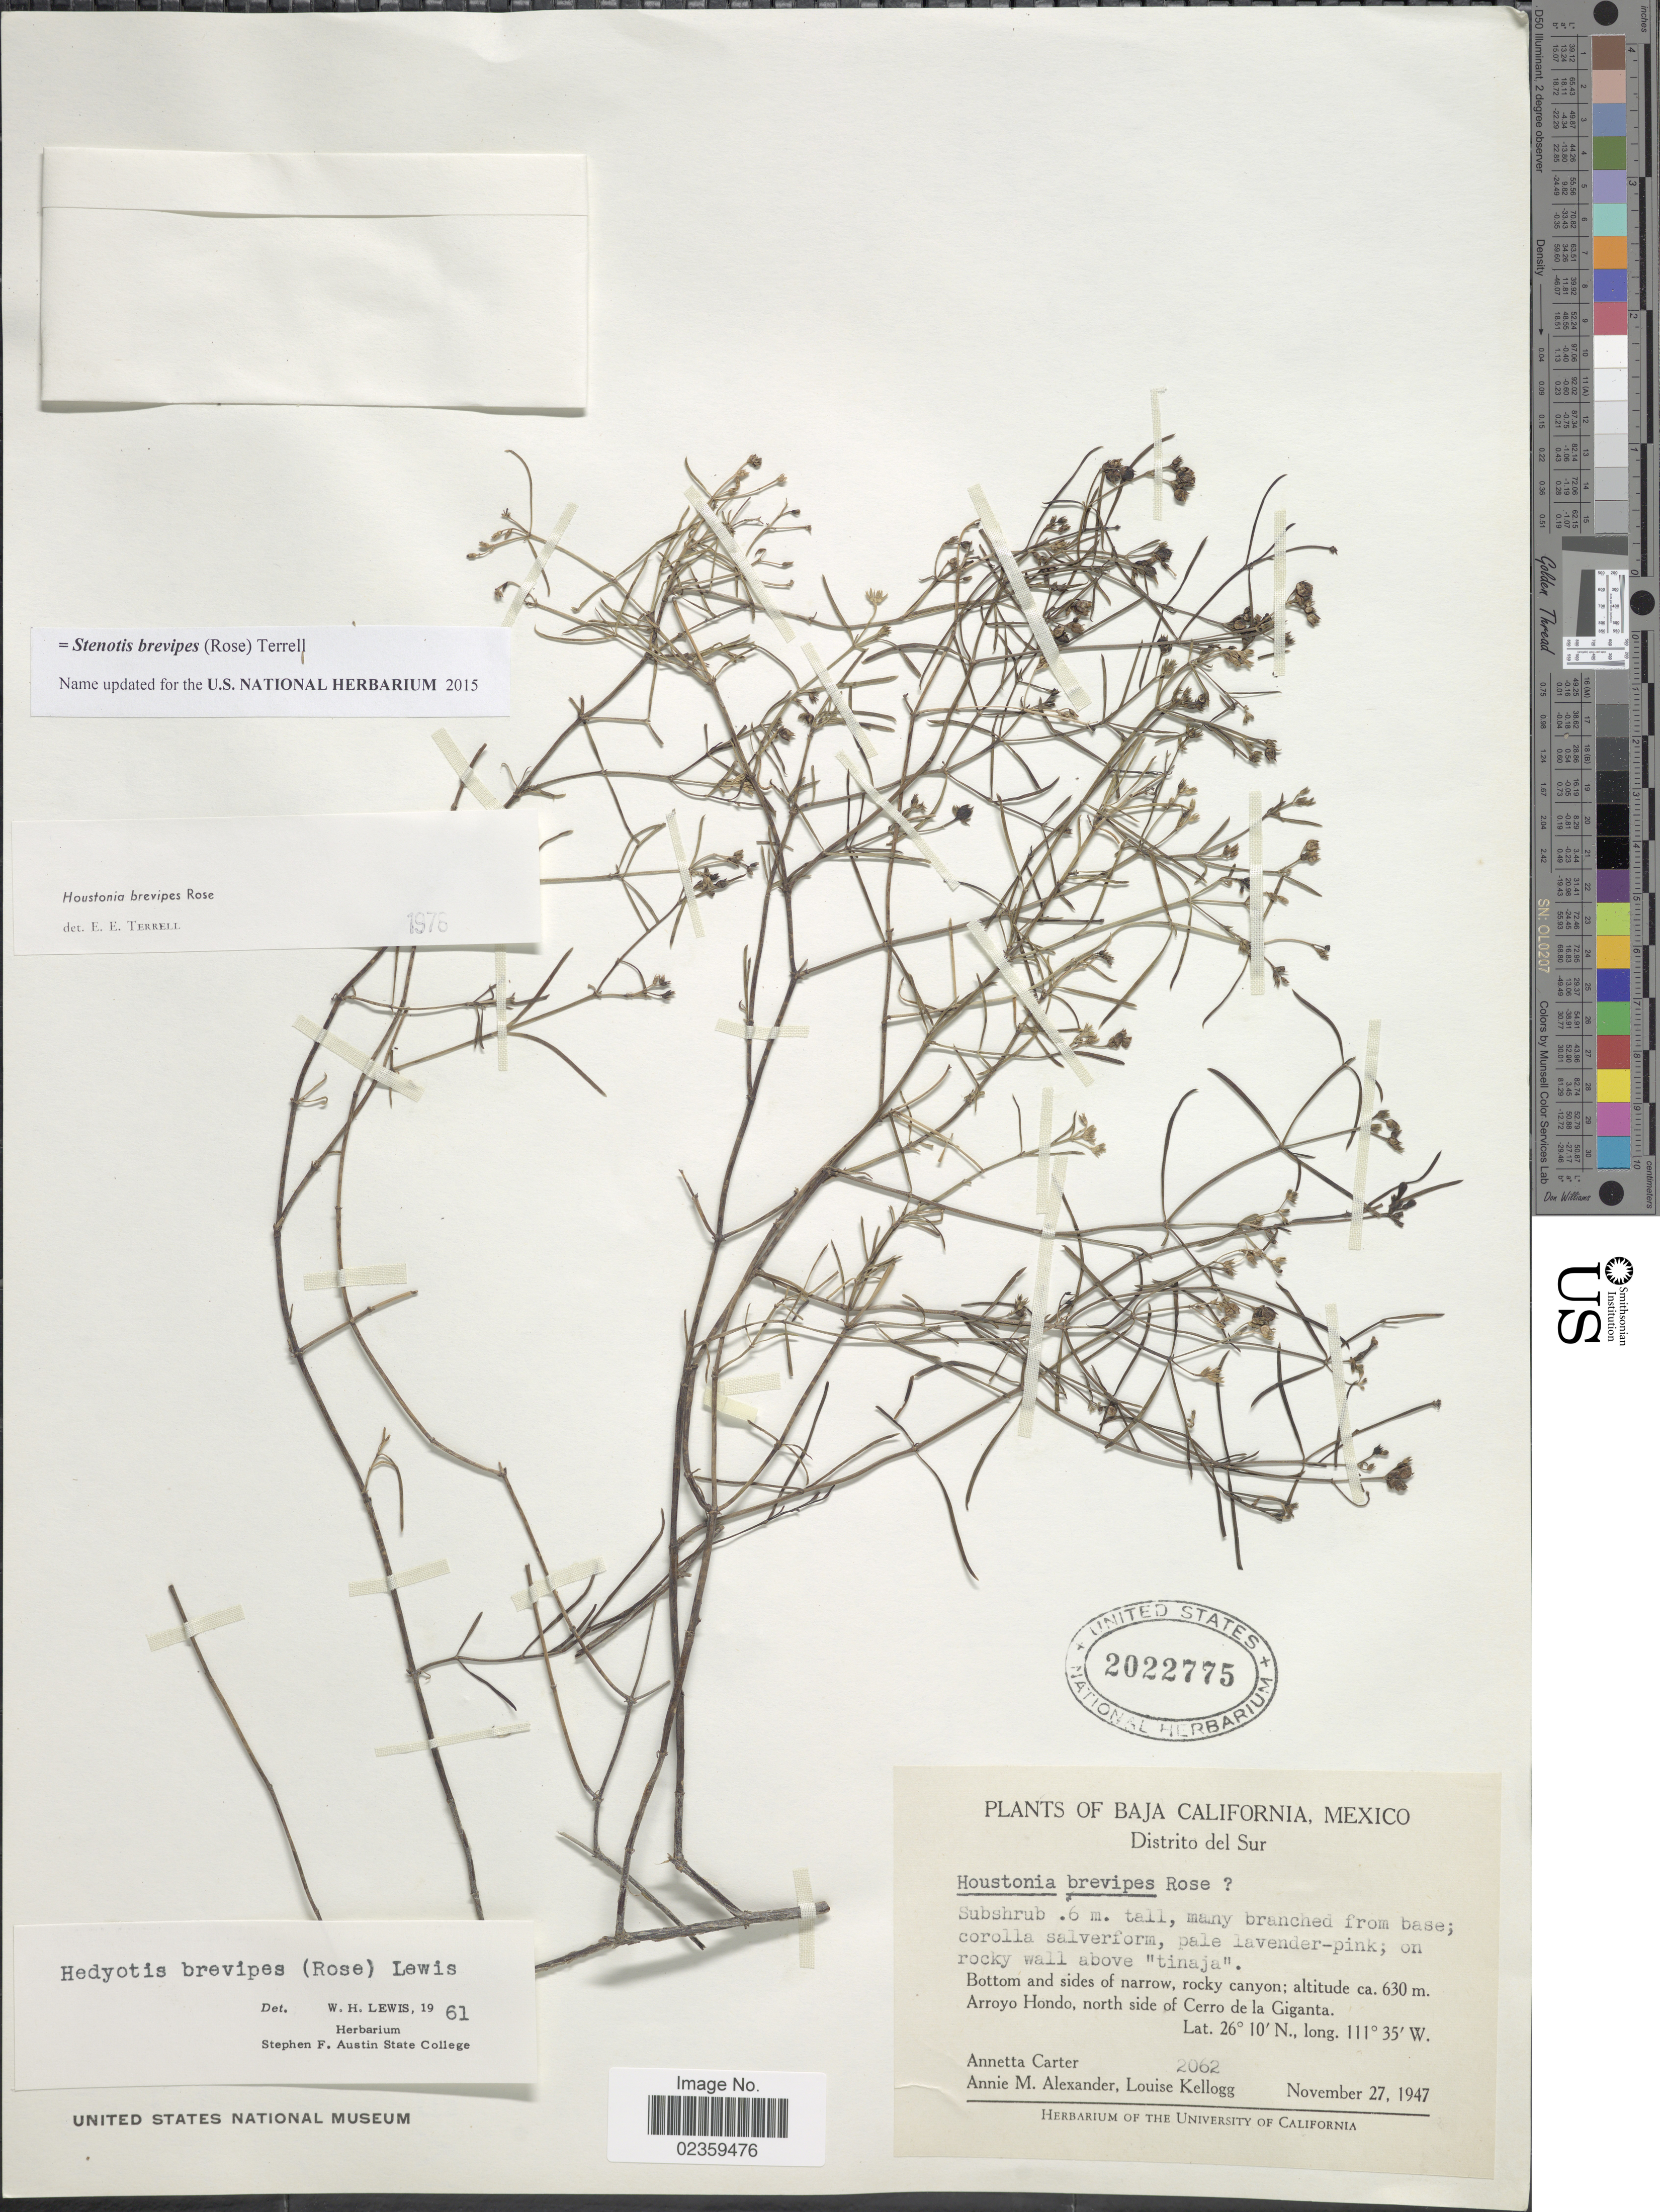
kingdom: Plantae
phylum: Tracheophyta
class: Magnoliopsida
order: Gentianales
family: Rubiaceae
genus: Stenotis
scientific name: Stenotis brevipes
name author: (Rose) Terrell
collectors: A. Carter, A. M. Alexander & L. Kellogg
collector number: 2062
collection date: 1947-11-27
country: Mexico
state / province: Baja California Sur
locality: Distrito del Sur. Bottom and sides of narrow, rocky canyon. Arroyo Hondo, north side of Cerro de la Giganta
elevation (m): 630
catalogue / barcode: US 2022775